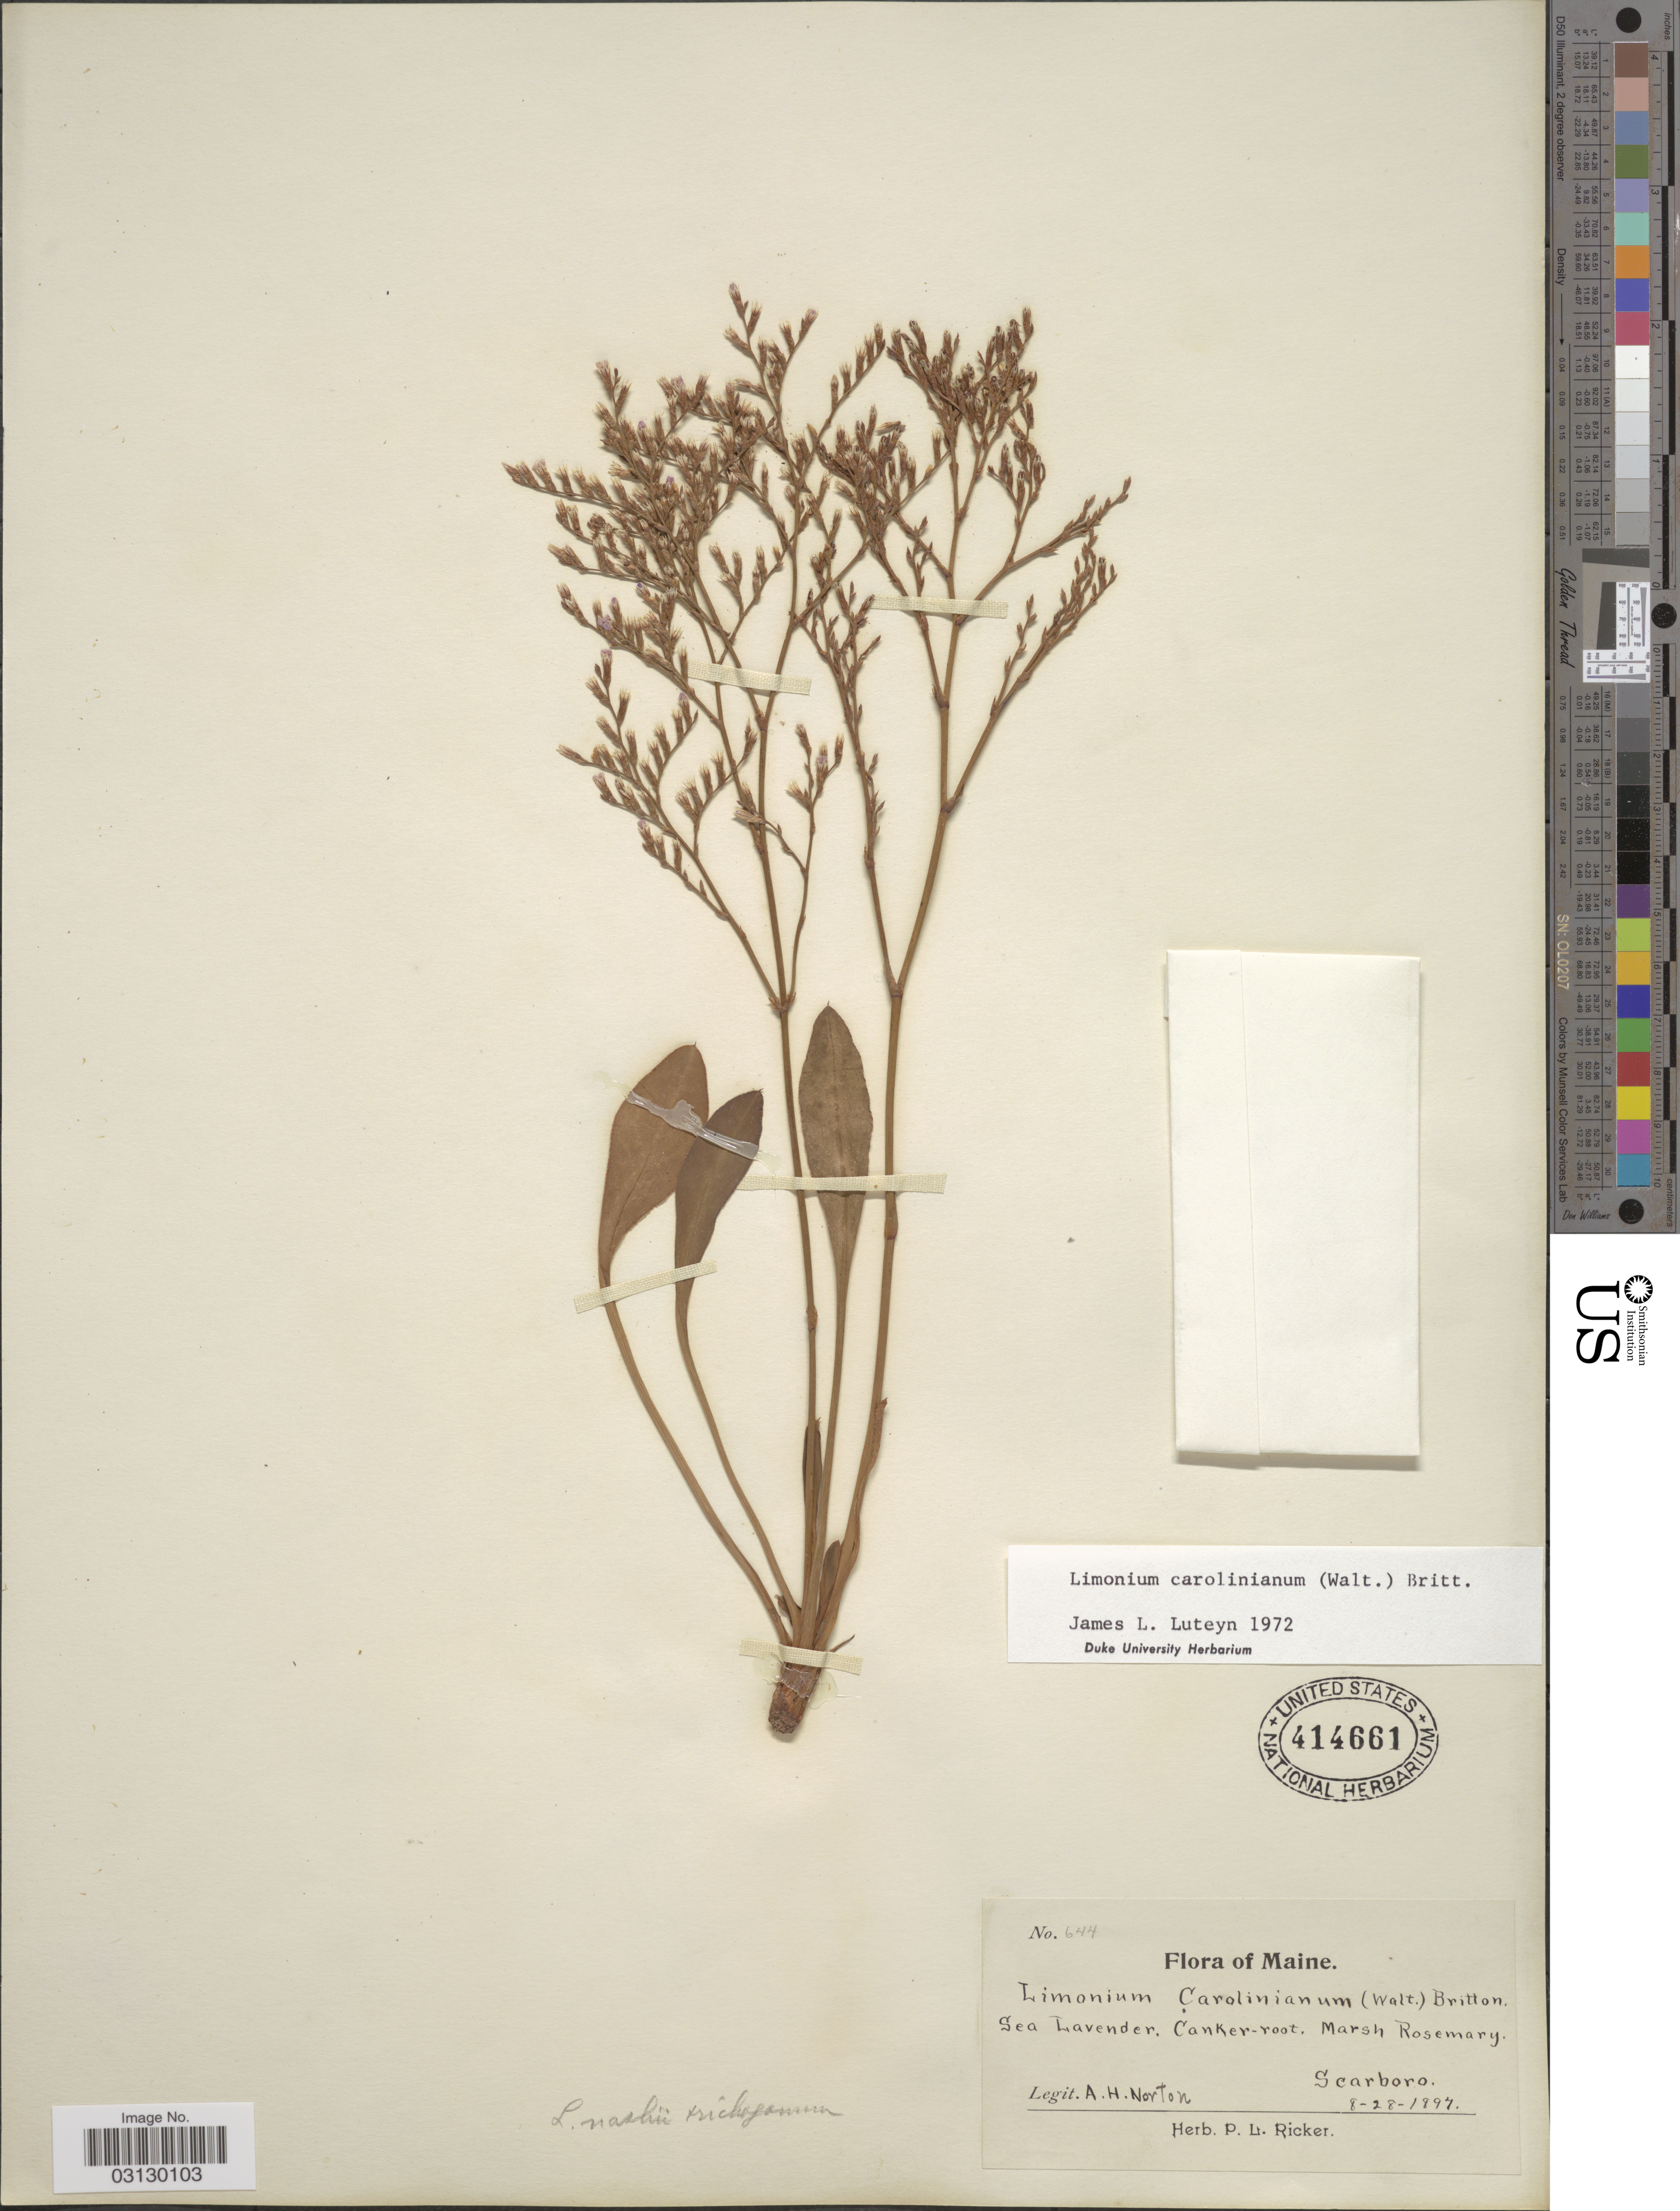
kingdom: Plantae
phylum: Tracheophyta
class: Magnoliopsida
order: Caryophyllales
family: Plumbaginaceae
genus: Limonium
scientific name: Limonium carolinianum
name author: (Walter) Britton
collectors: A. Norton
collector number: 644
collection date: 1897-08-28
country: United States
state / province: Maine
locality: Scarboro.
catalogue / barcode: US 414661